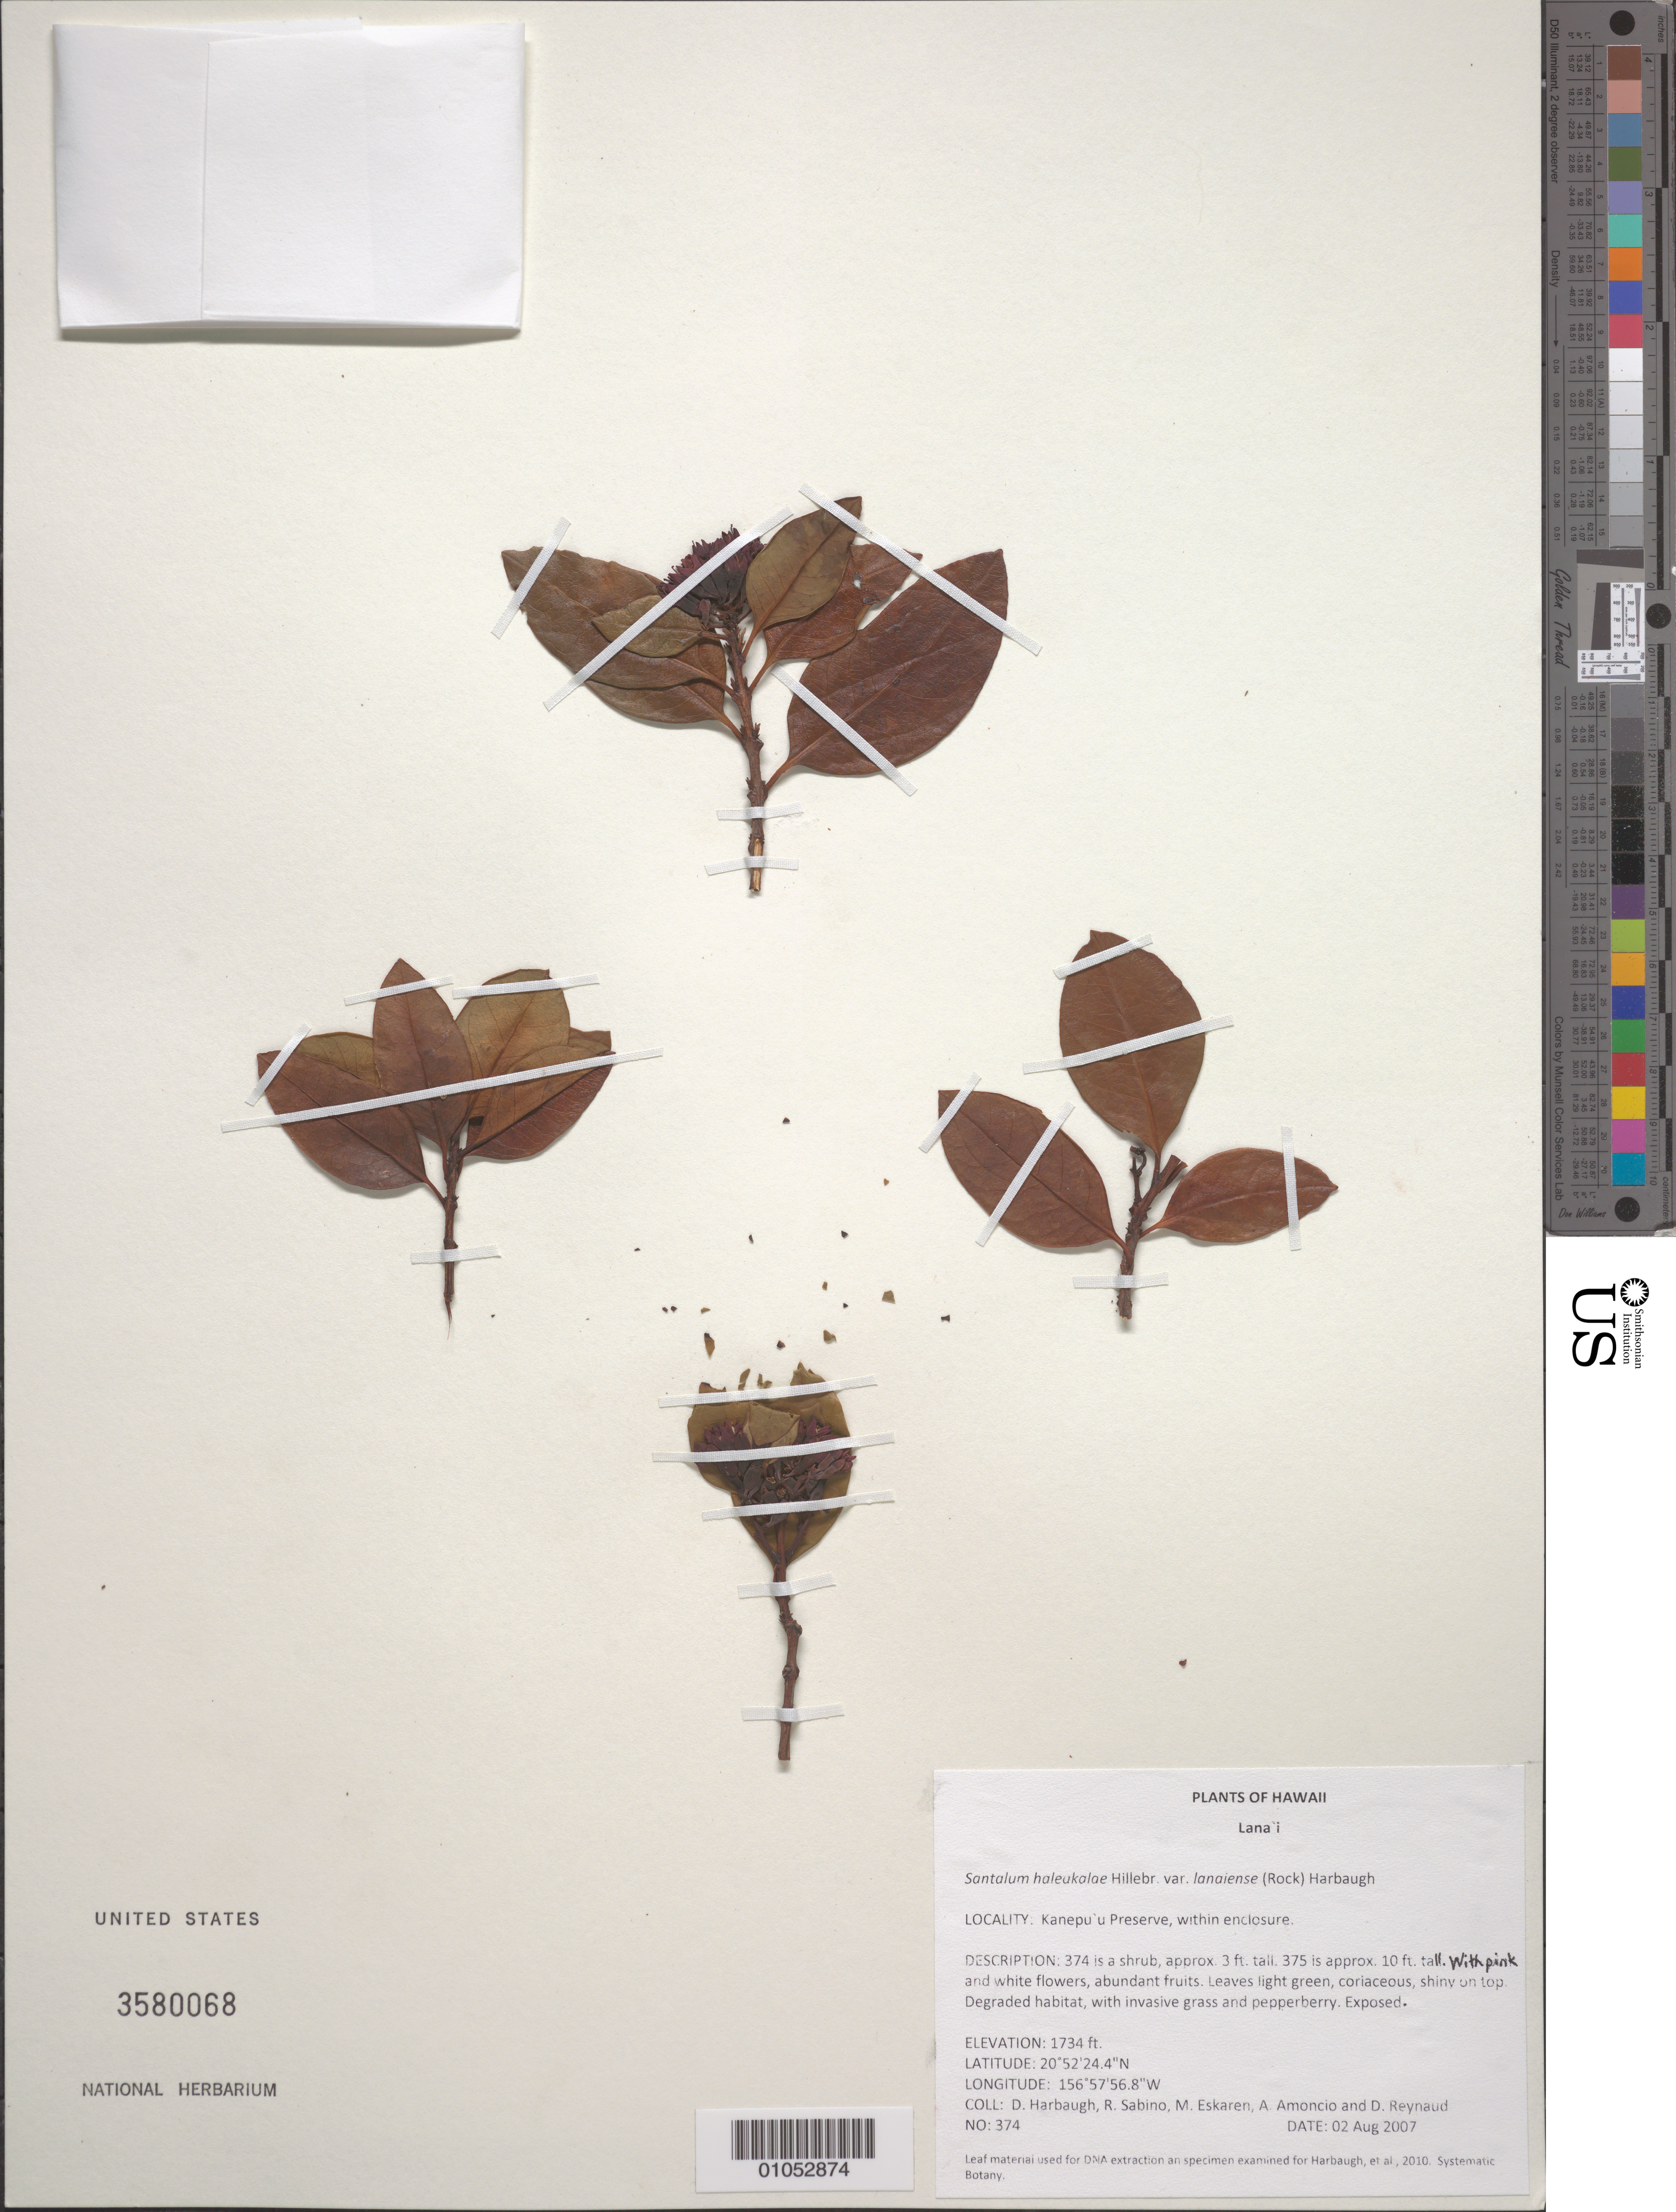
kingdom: Plantae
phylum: Tracheophyta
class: Magnoliopsida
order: Santalales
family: Santalaceae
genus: Santalum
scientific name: Santalum haleakalae var. lanaiense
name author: (Rock) Harbaugh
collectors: D. Harbaugh, R. Sabino, M. Eskaren, A. Amoncio & D. Reynaud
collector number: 374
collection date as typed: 2 Aug 2007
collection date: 2007-08-02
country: United States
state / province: Hawaii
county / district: Maui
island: Lana'i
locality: Kanepuu Preserve, within enclosure.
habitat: Degraded habitat, exposed.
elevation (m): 529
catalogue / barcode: US 3580068